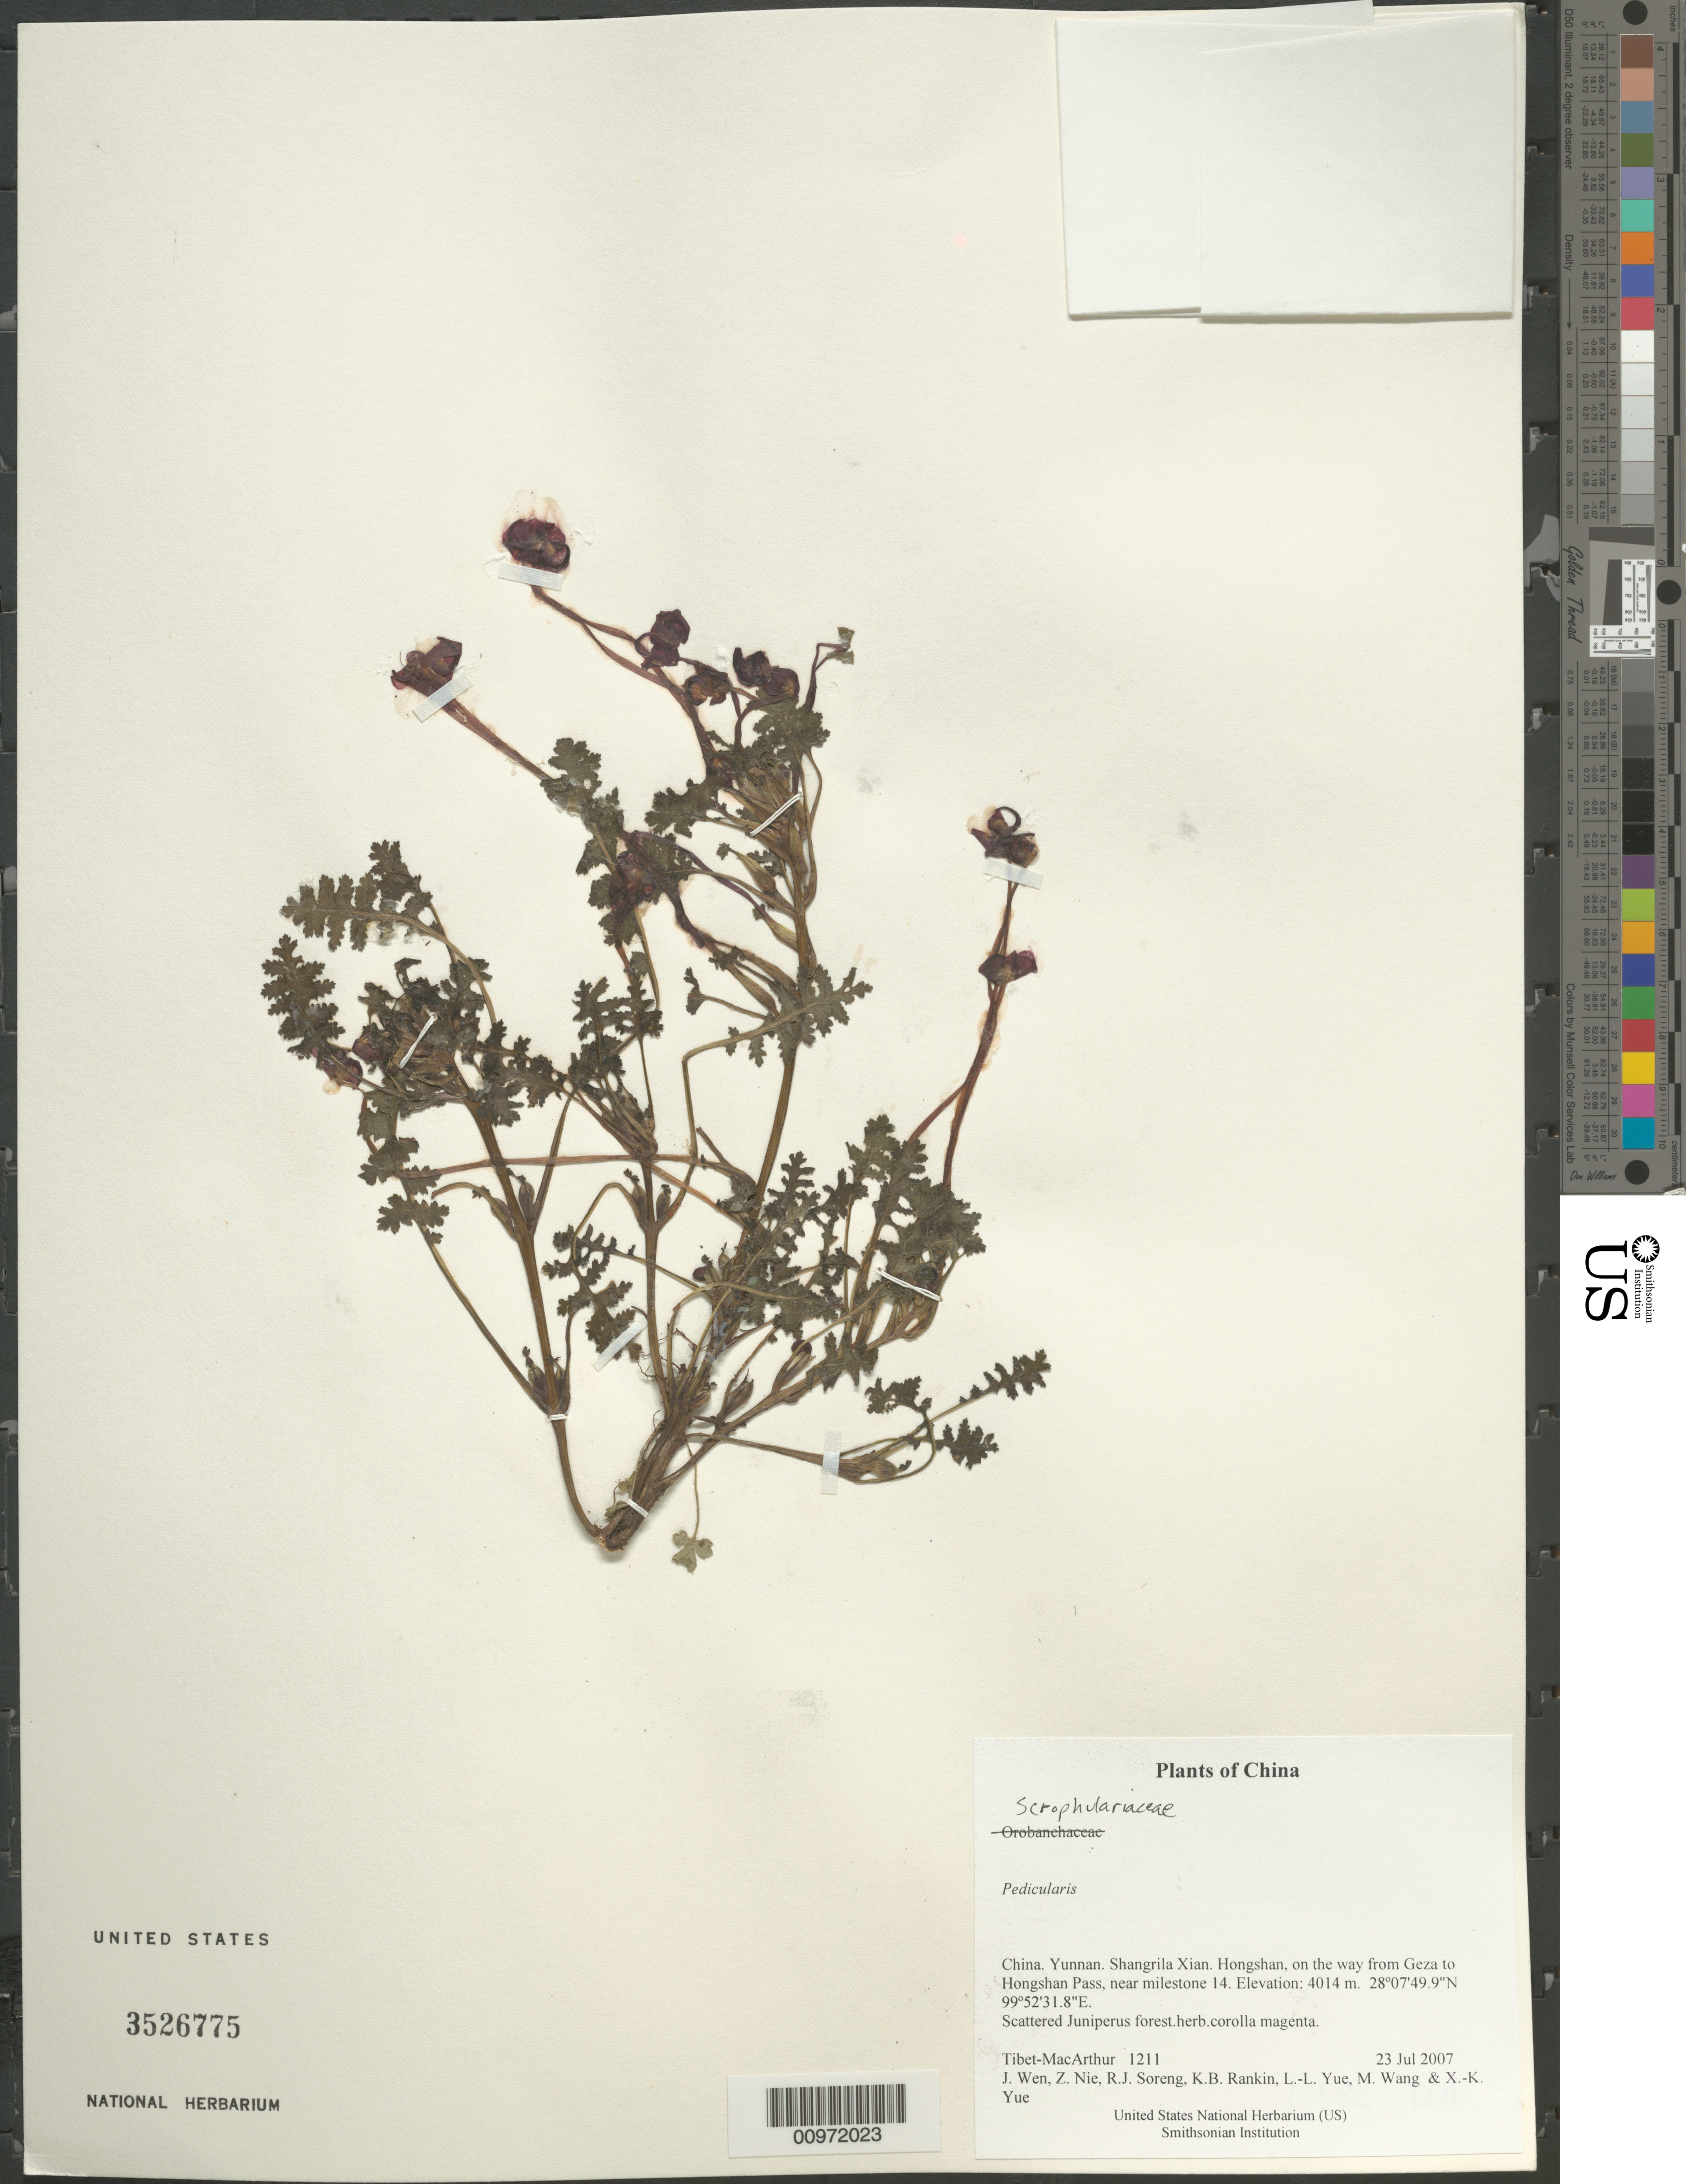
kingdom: Plantae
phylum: Tracheophyta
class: Magnoliopsida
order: Lamiales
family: Orobanchaceae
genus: Pedicularis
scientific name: Pedicularis sp.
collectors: Tibet-MacArthur, J. Wen, Z. Nie, R. J. Soreng, K. Rankin, L. Yue, M. Wang & X. Yue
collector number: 1211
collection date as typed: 23 Jul 2007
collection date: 2007-07-23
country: China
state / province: Yunnan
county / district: Shangrila Xian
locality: Hongshan, on the way from Geza to Hongshan Pass, near milestone 14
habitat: Scattered Juniperus forest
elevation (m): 4014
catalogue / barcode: US 3526775